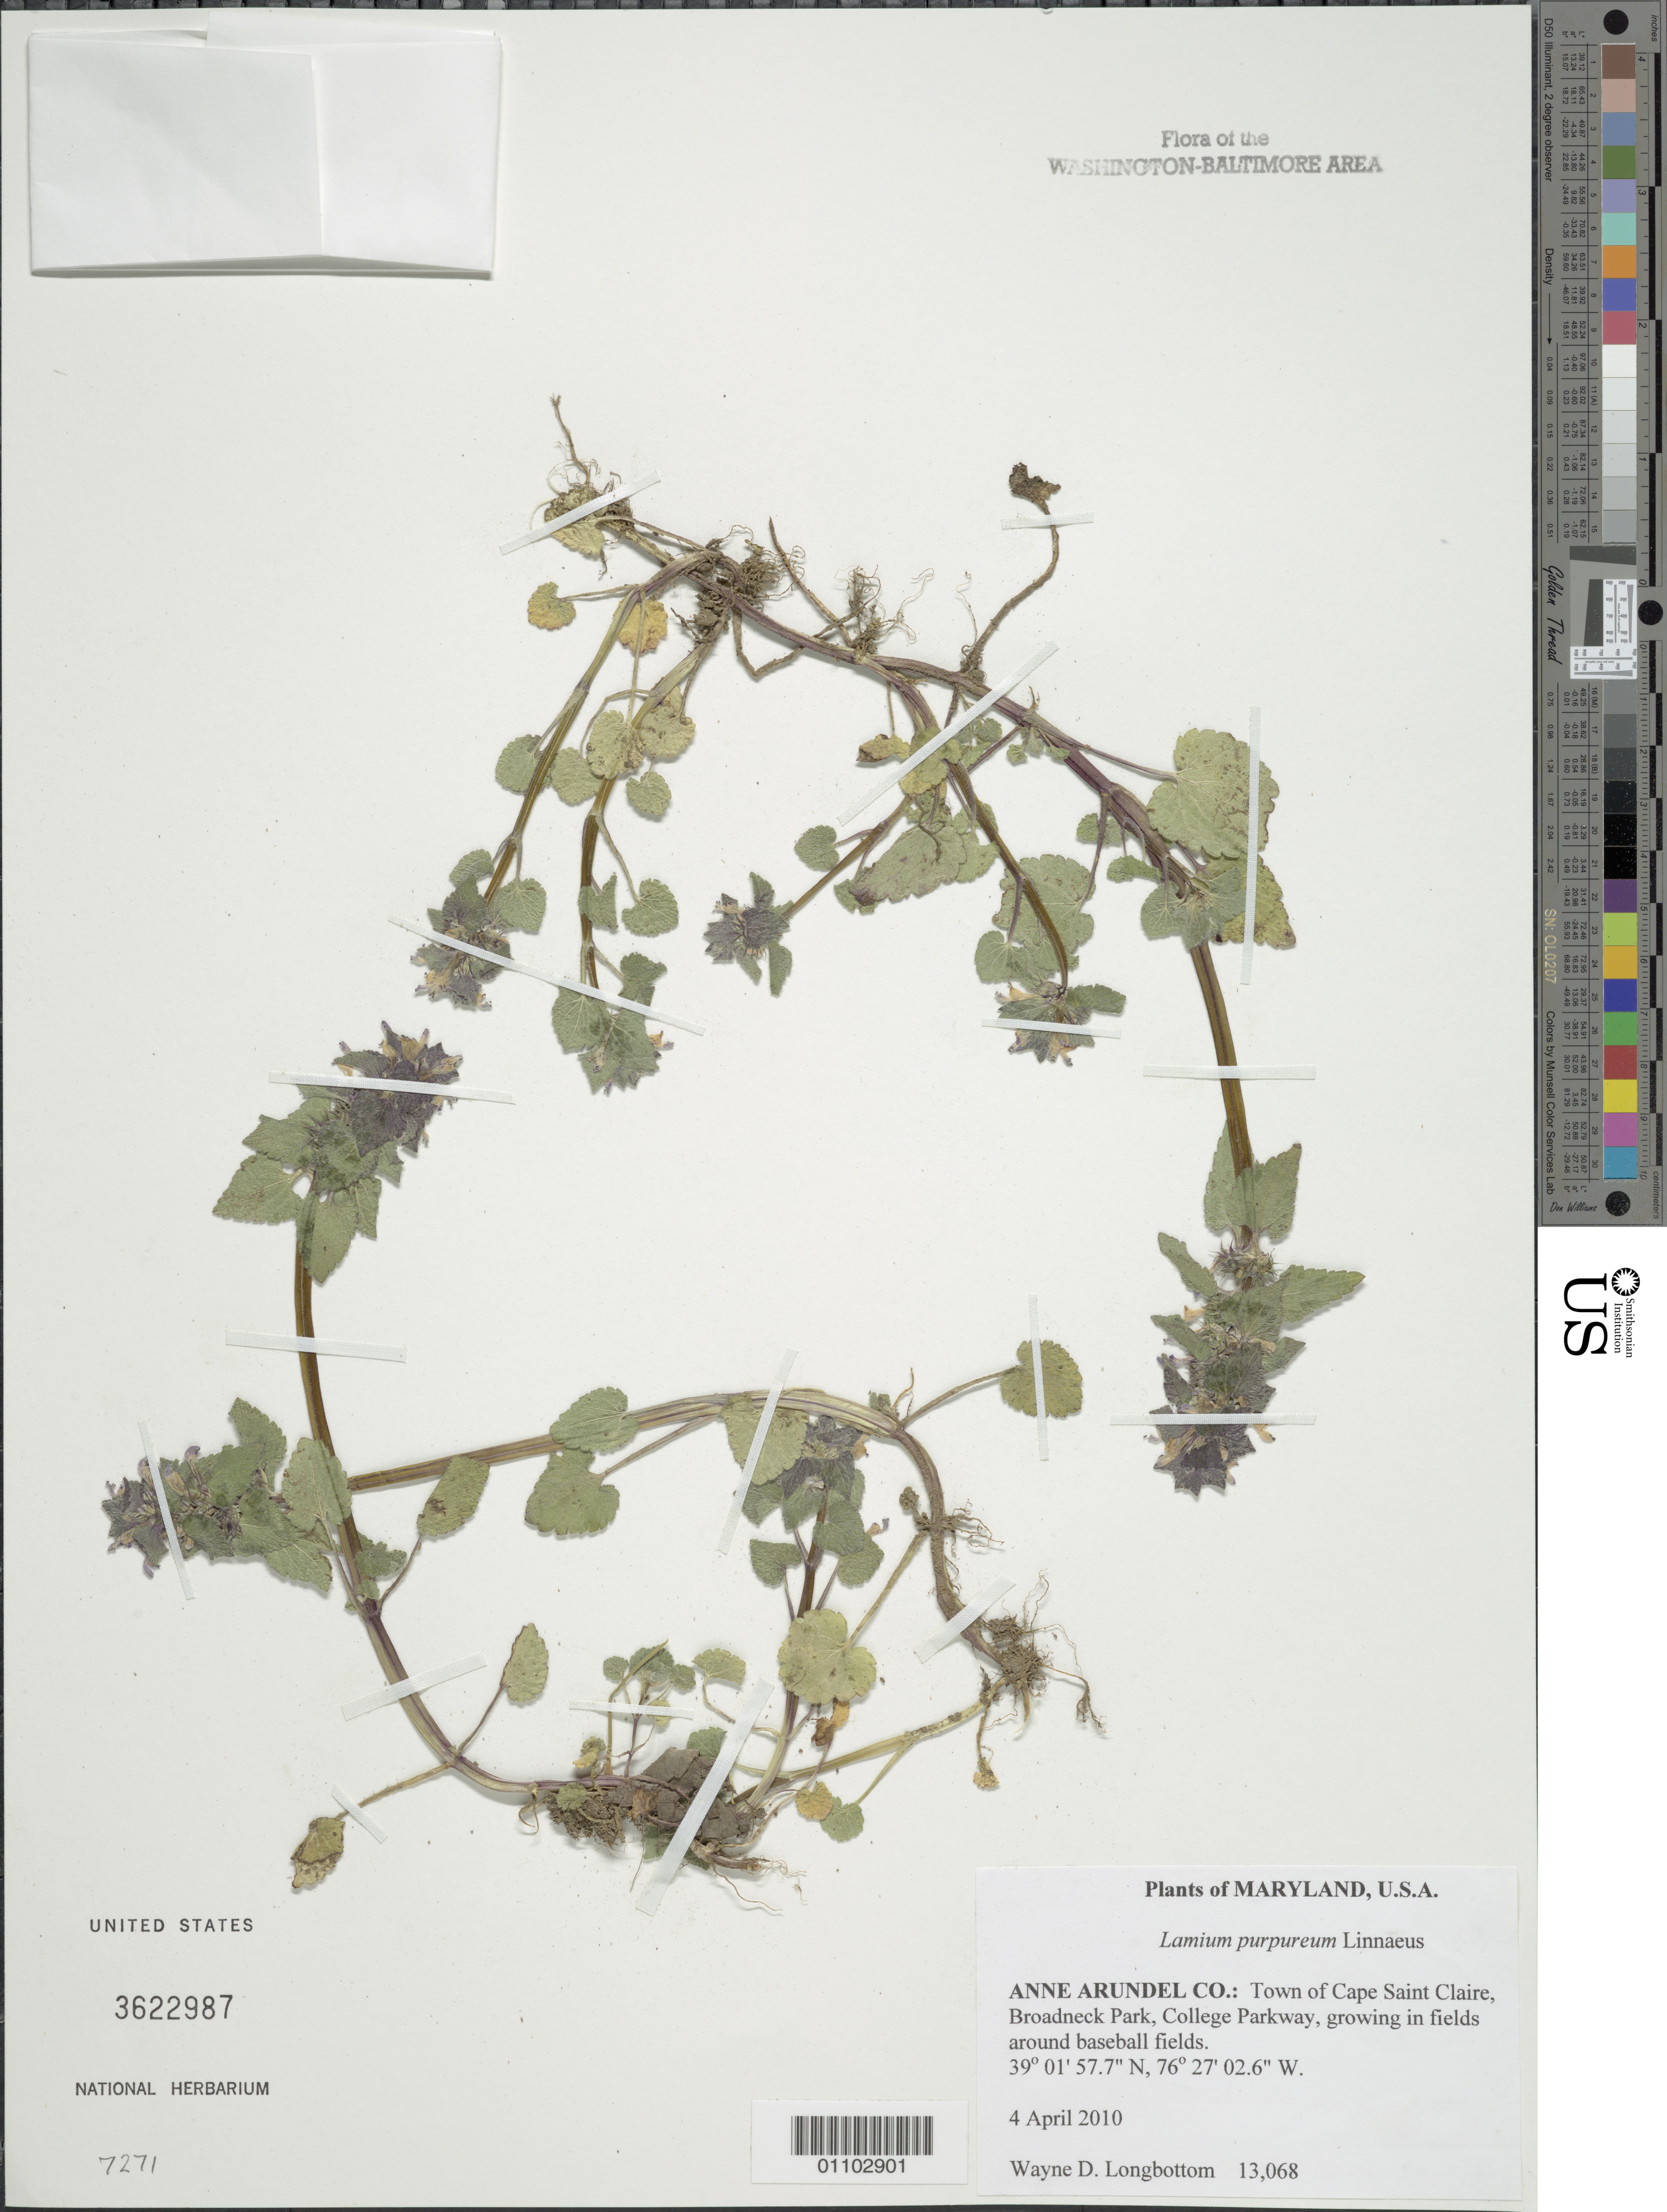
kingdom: Plantae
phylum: Tracheophyta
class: Magnoliopsida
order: Lamiales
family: Lamiaceae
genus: Lamium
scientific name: Lamium purpureum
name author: L.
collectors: W. D. Longbottom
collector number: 13068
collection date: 2010-04-04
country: United States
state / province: Maryland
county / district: Anne Arundel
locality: Town of Cape Saint Claire, Broadneck Park, College Parkway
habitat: Growing in fields around baseball fields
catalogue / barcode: US 3622987